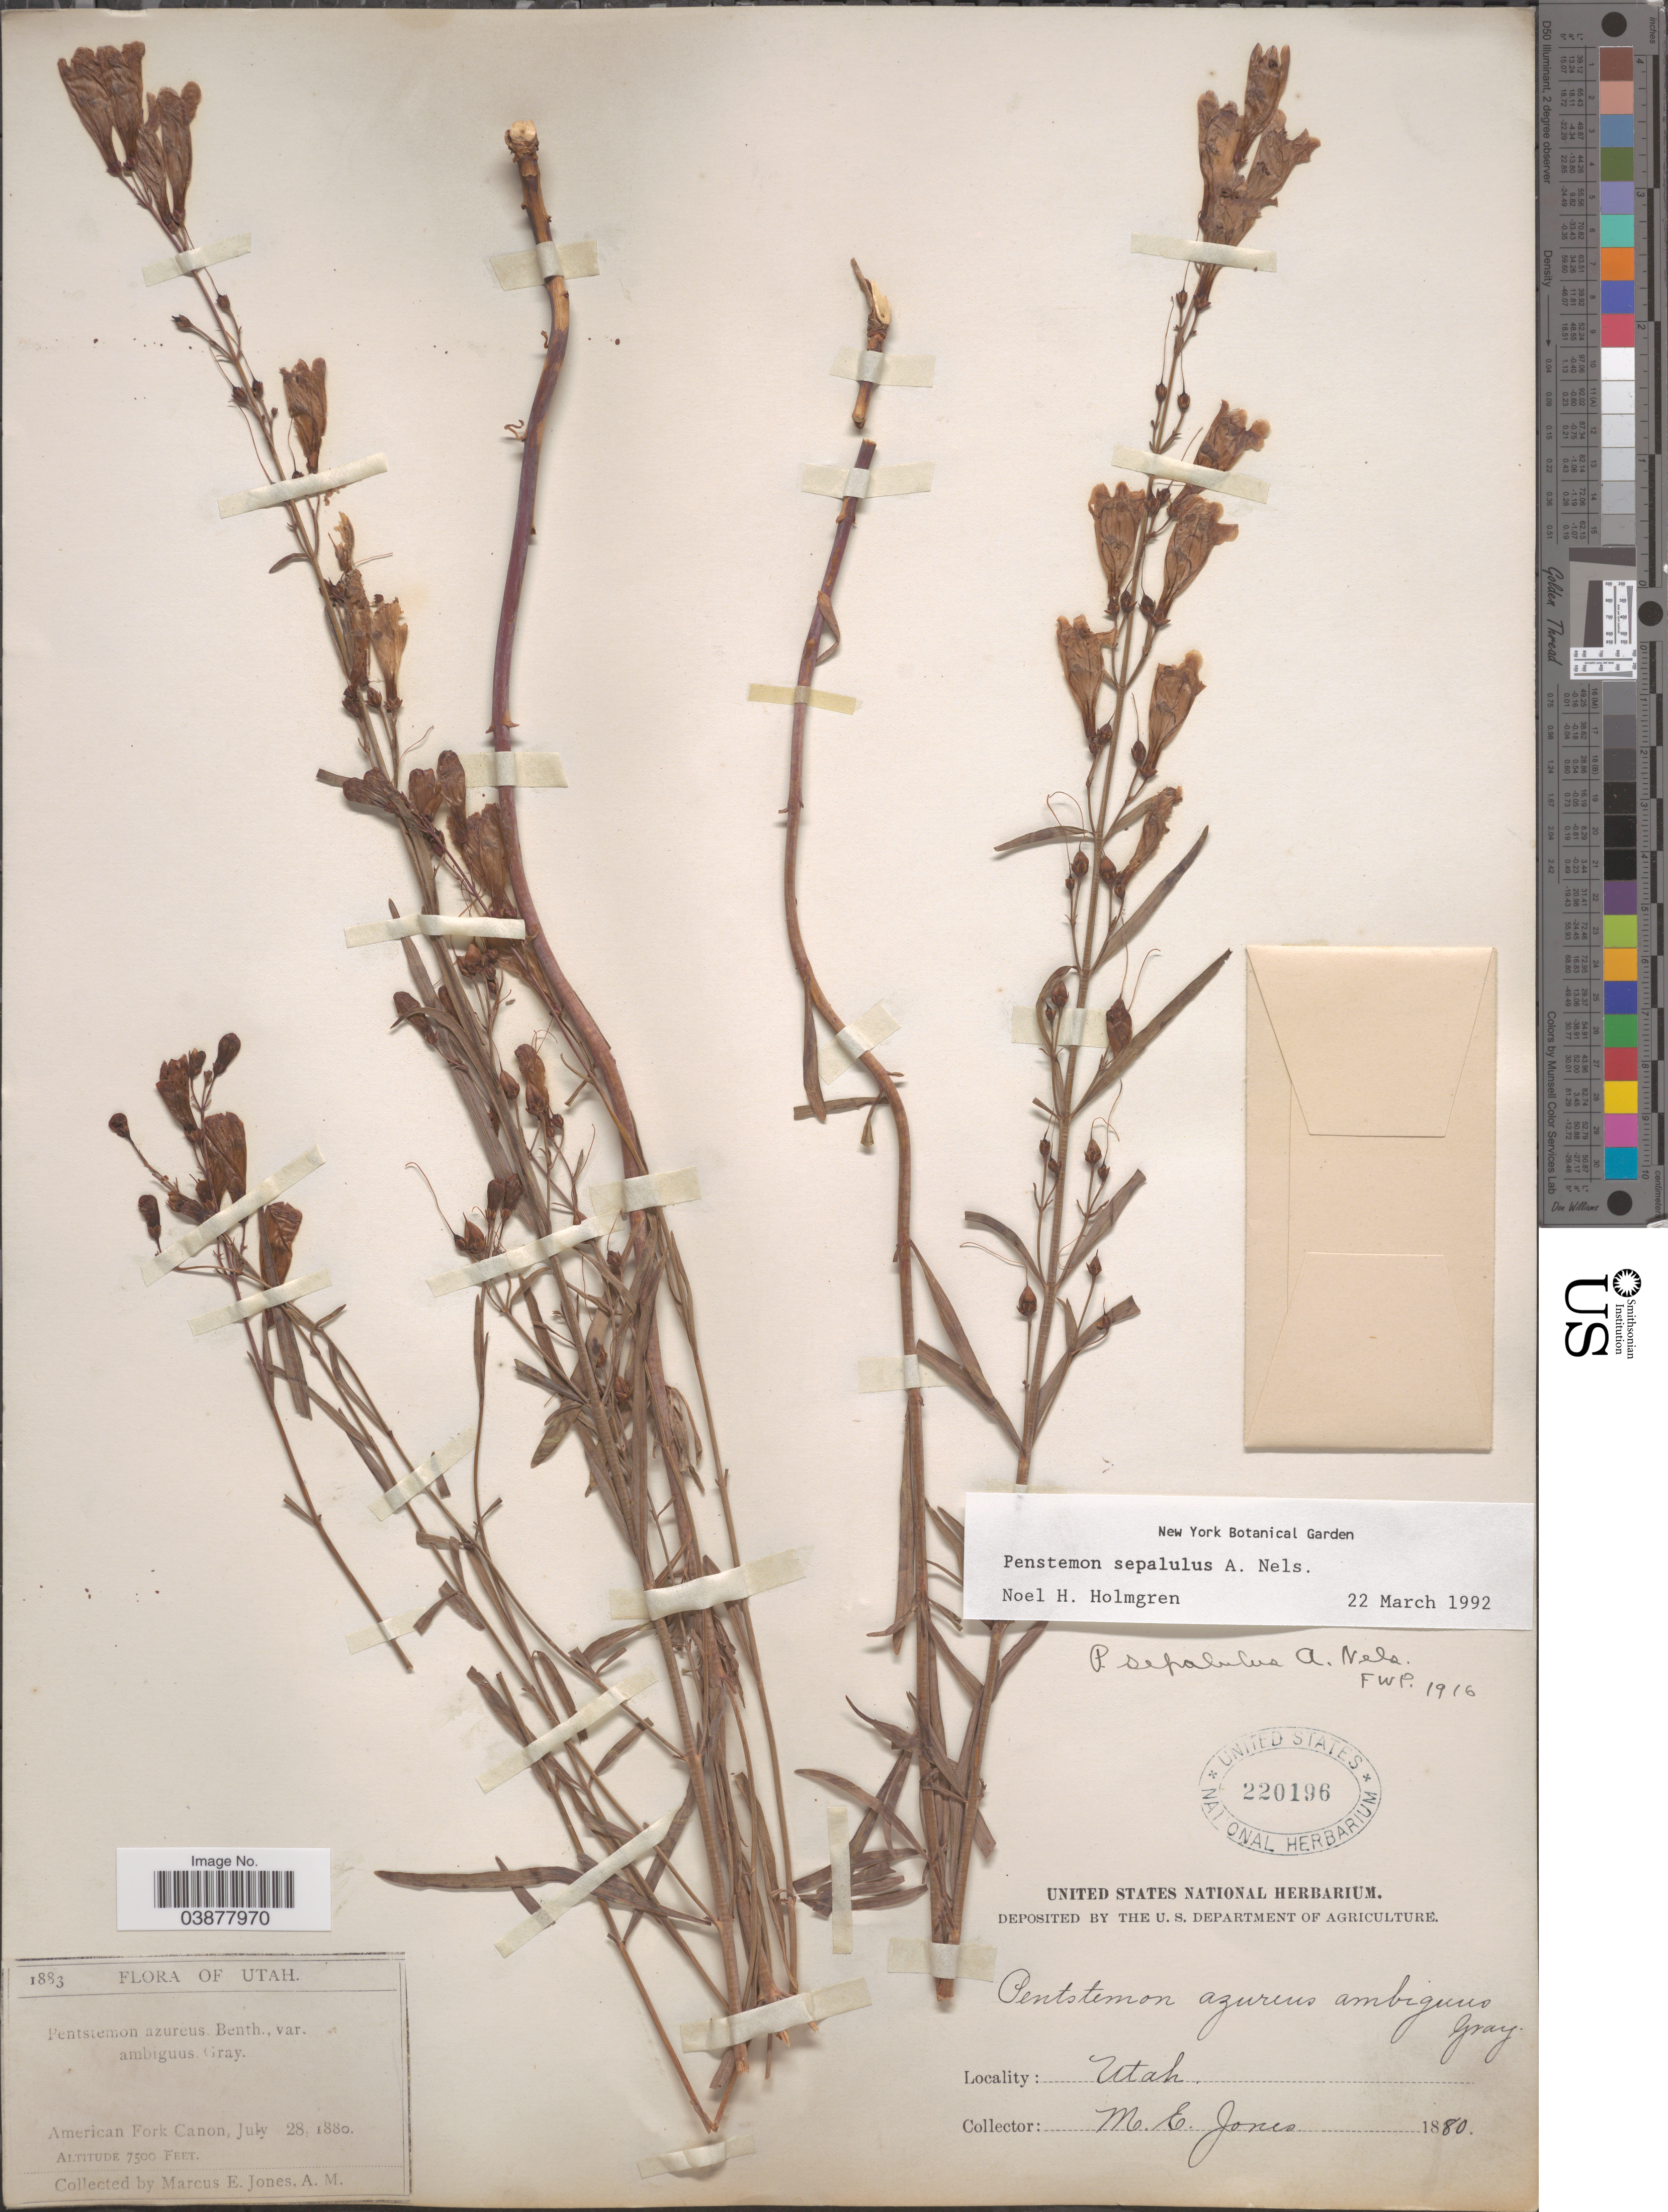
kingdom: Plantae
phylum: Tracheophyta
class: Magnoliopsida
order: Lamiales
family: Plantaginaceae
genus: Penstemon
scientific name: Penstemon sepalulus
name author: A. Nelson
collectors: M. E. Jones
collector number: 1883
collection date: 1880-07-28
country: United States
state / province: Utah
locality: American Fork Canon.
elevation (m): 2286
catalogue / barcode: US 220196